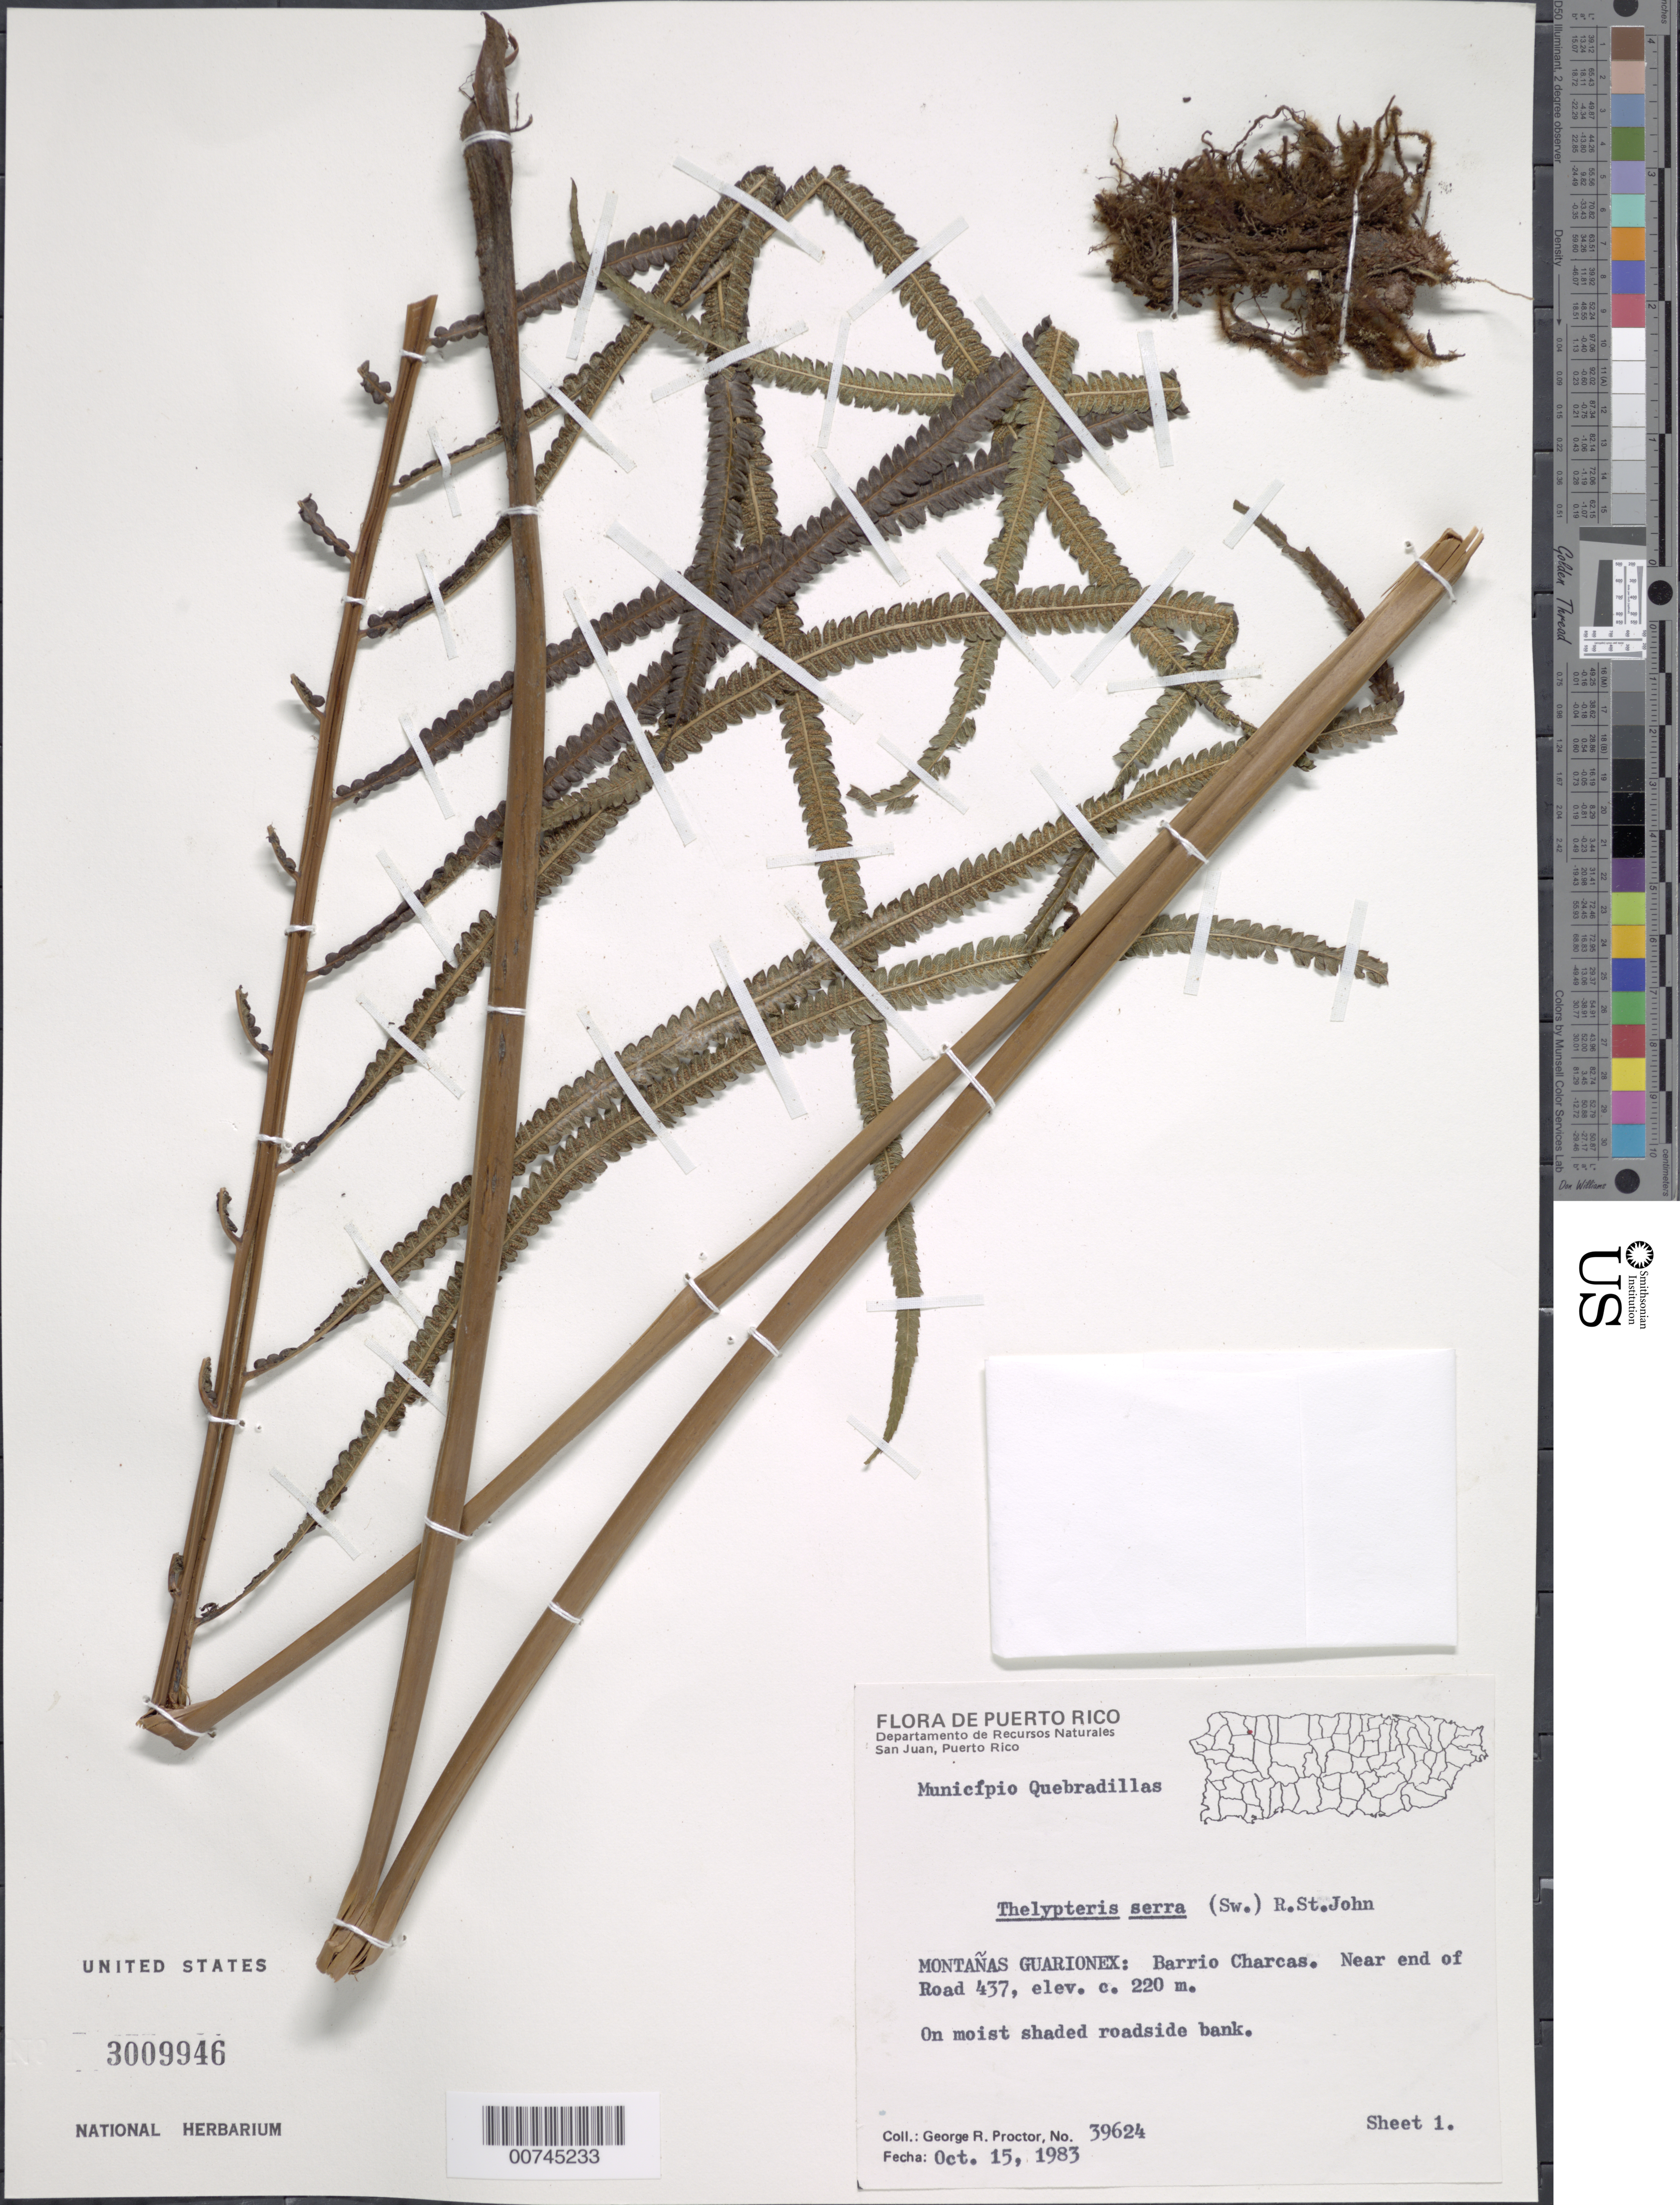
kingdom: Plantae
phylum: Tracheophyta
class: Polypodiopsida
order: Polypodiales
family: Thelypteridaceae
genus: Christella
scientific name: Christella serra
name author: (Sw.) Holttum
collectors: G. R. Proctor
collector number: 39624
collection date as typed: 15 Oct 1983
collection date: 1983-10-15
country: Puerto Rico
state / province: Quebradillas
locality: Montañas Guarionex: Barrio Charcas. Near end of Road 437. Municipio Quebradillas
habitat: On moist shaded roadside bank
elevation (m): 220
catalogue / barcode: US 3009946